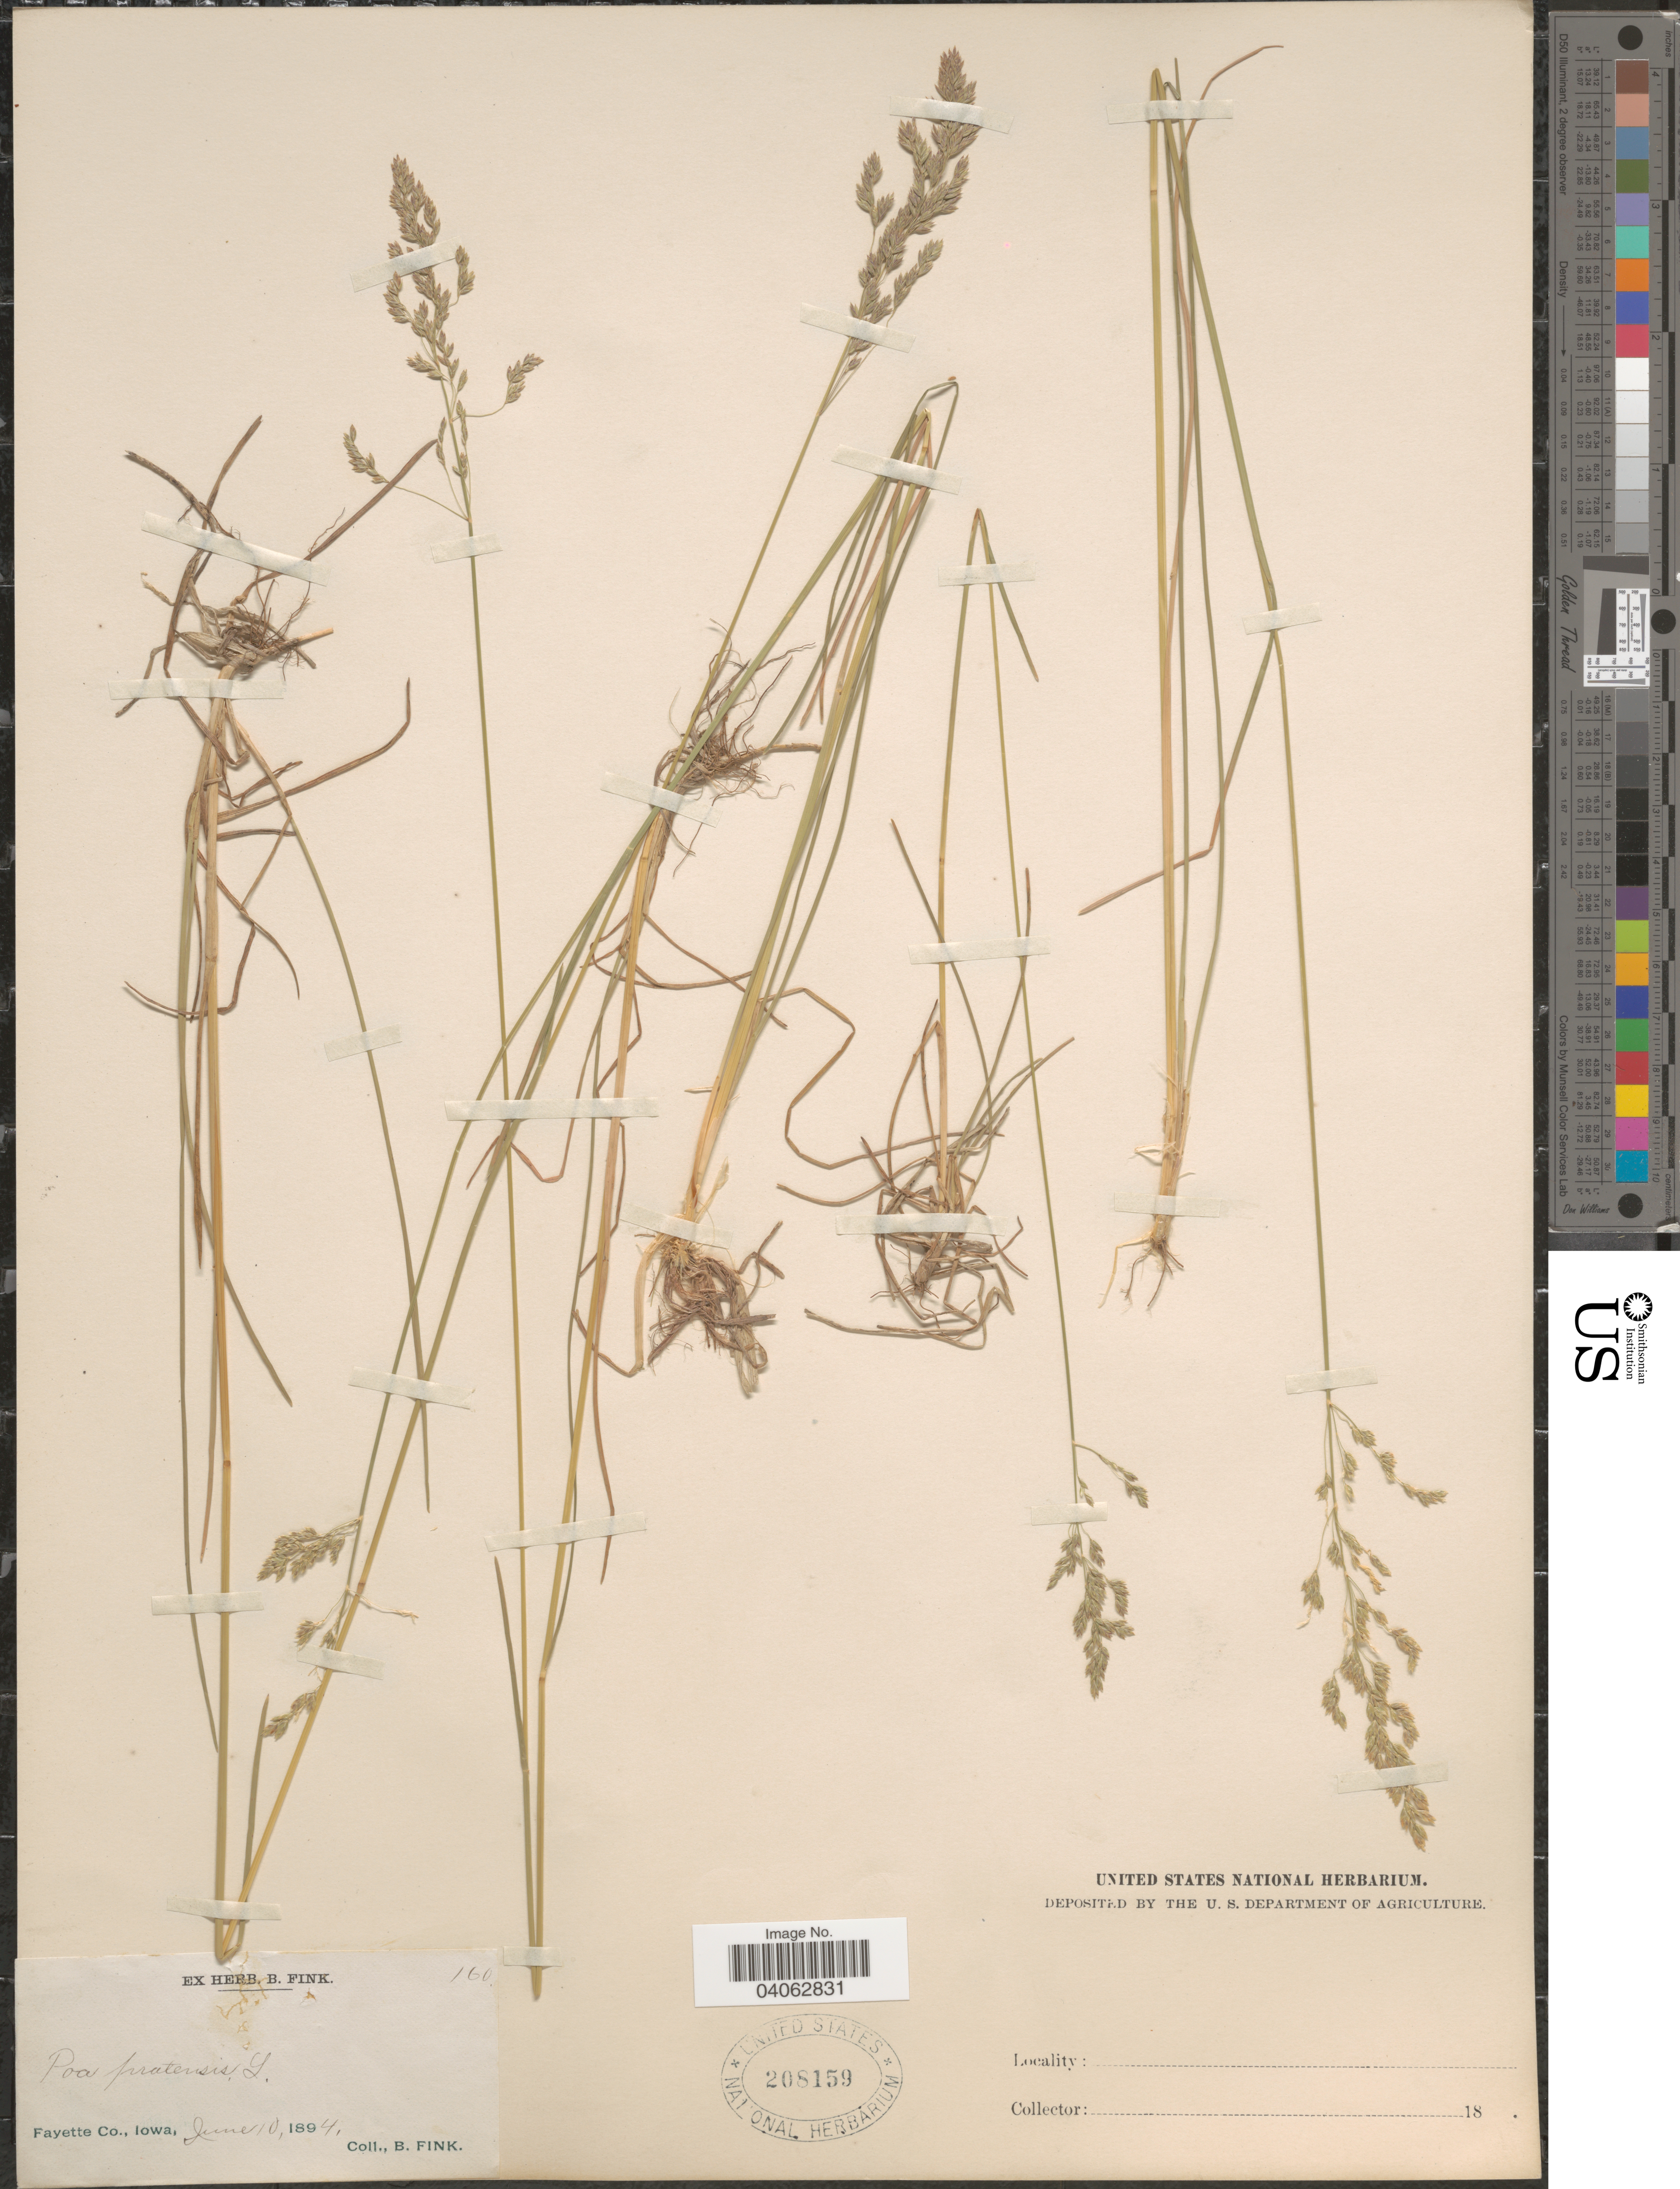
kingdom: Plantae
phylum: Tracheophyta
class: Liliopsida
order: Poales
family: Poaceae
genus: Poa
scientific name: Poa pratensis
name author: L.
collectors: B. Fink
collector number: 160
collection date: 1894-06-10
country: United States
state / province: Iowa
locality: Fayette Co.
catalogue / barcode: US 208159